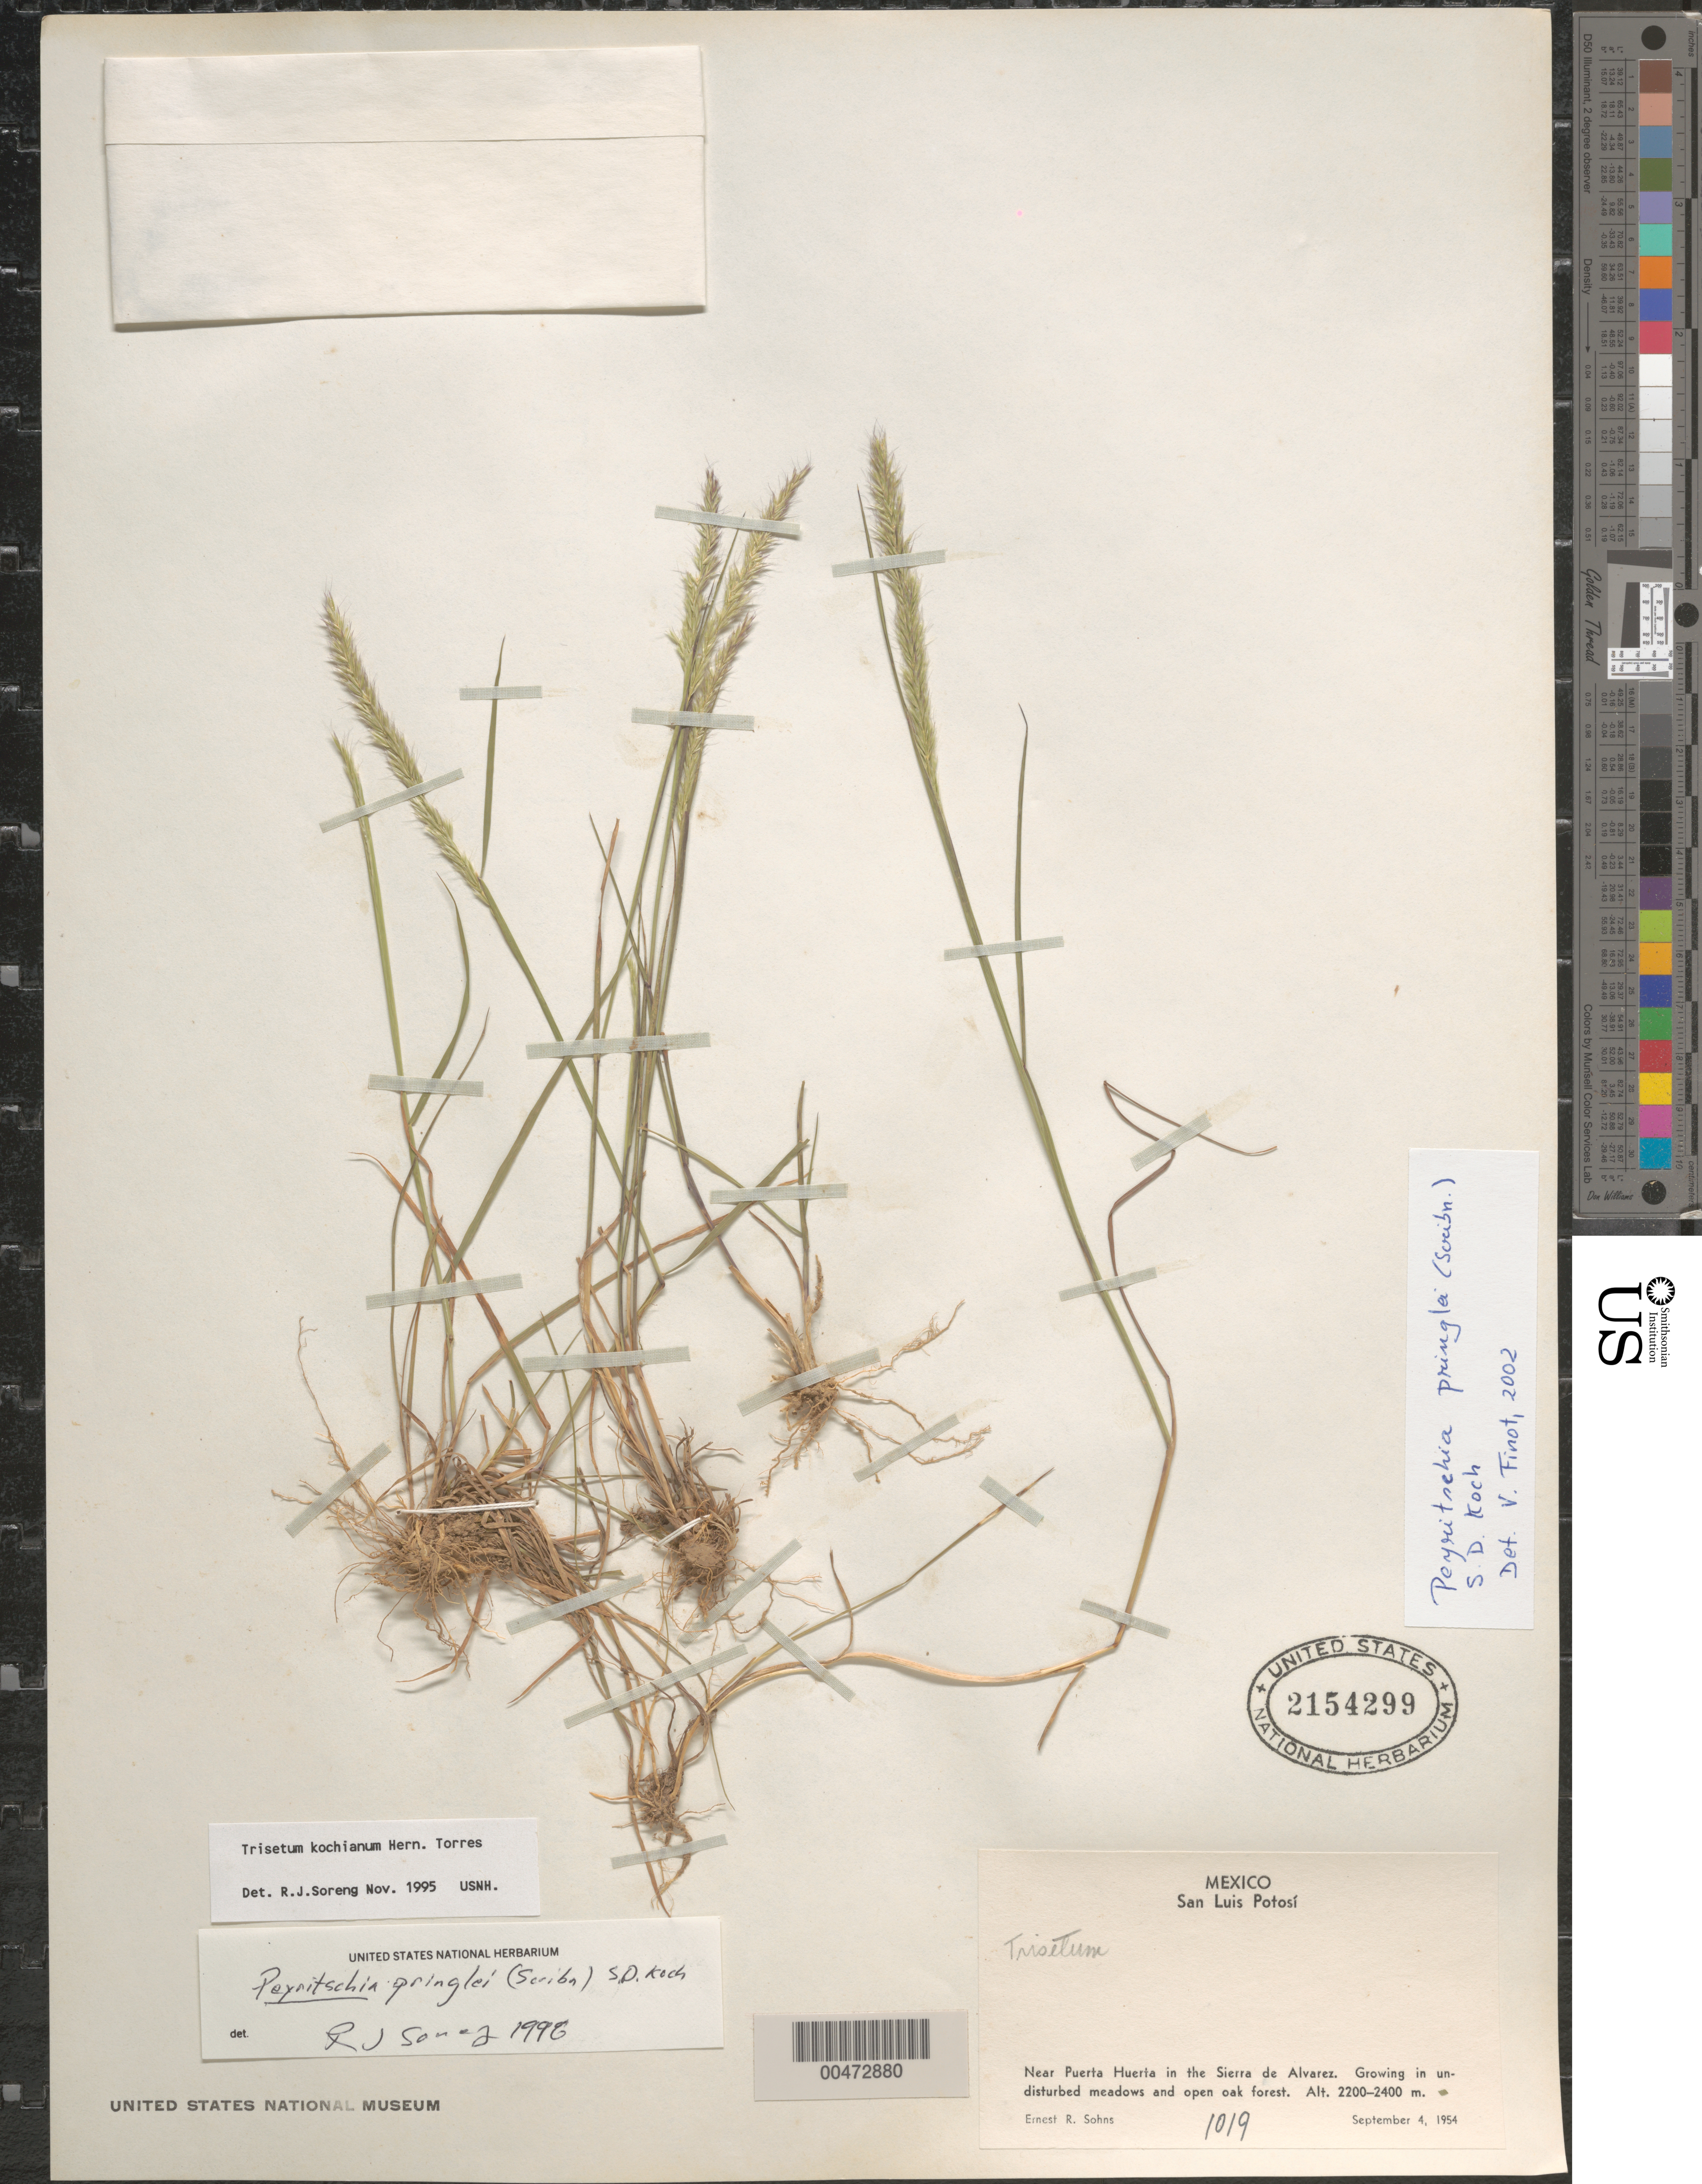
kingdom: Plantae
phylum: Tracheophyta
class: Liliopsida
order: Poales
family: Poaceae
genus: Peyritschia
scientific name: Peyritschia pringlei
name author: (Scribn.) S.D. Koch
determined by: Finot, V. L.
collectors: E. R. Sohns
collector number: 1019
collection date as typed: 4 Sep 1954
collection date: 1954-09-04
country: Mexico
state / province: San Luis Potosi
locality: Near Puerta Huerta in the Sierra de Alvarez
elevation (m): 2200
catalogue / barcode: US 2154299